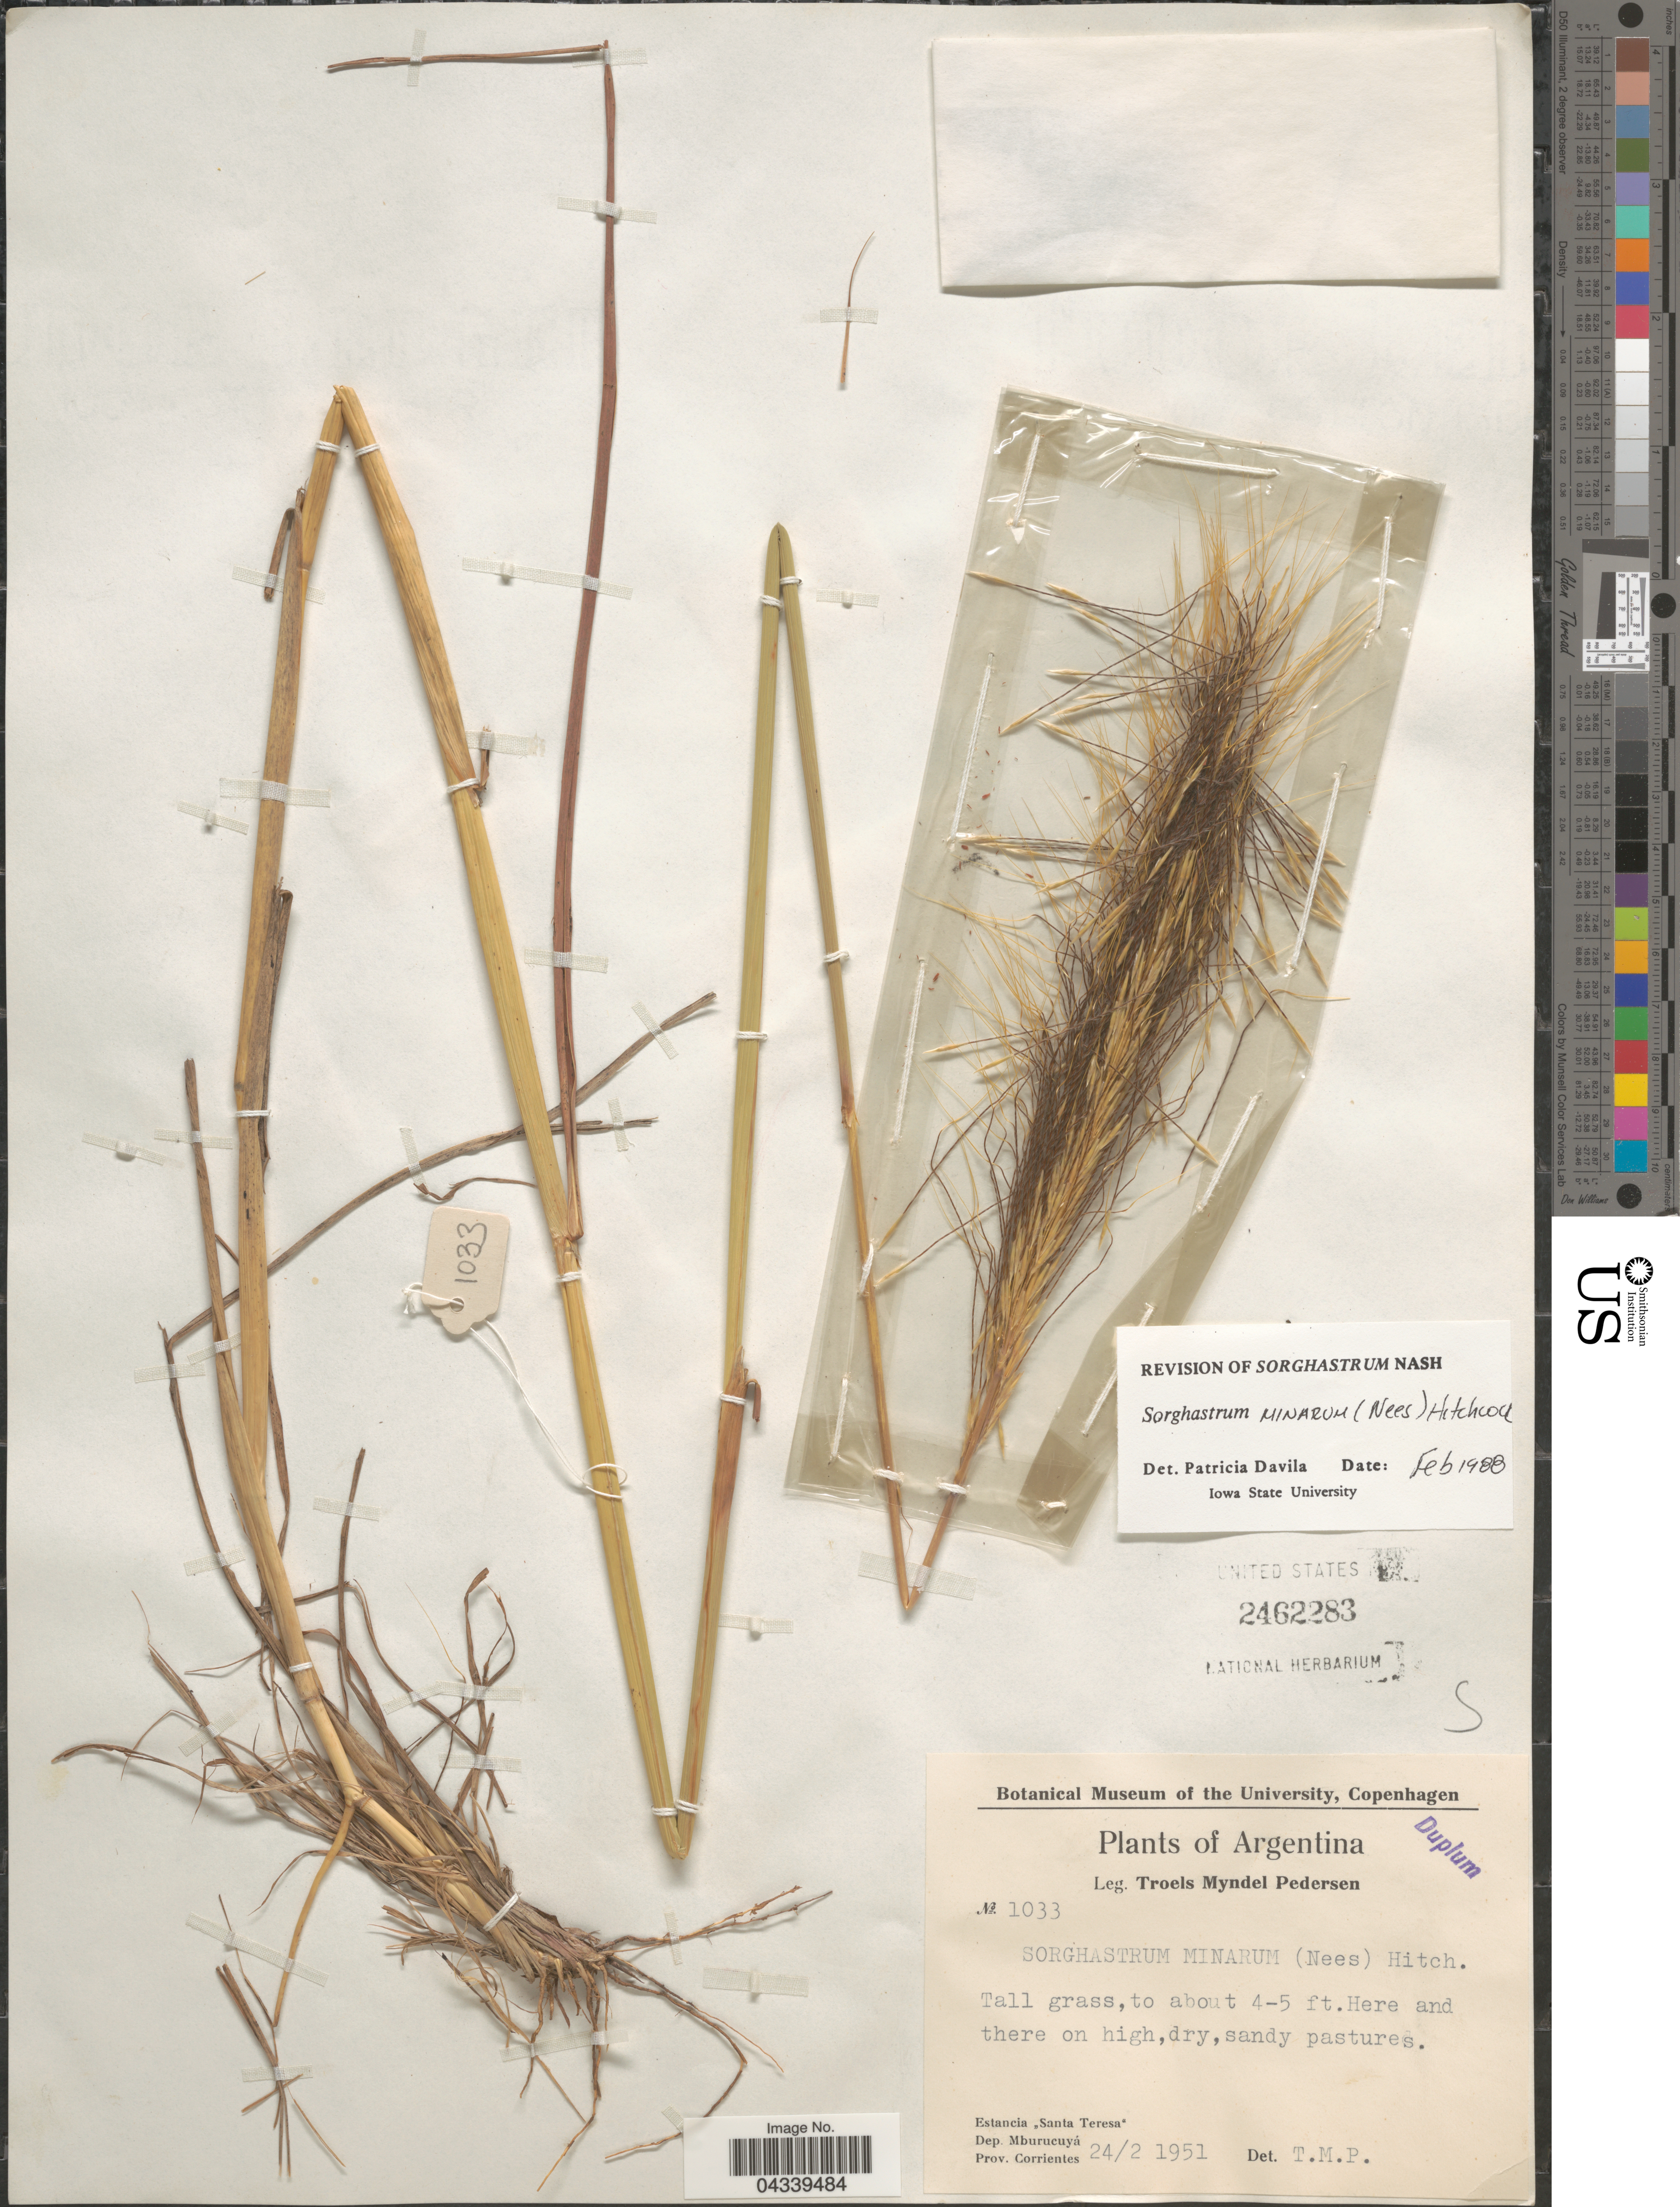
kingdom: Plantae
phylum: Tracheophyta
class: Liliopsida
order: Poales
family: Poaceae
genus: Sorghastrum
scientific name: Sorghastrum minarum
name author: (Nees) Hitchc.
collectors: T. Pederson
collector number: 1033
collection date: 1951-02-24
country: Argentina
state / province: Corrientes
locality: Estancia "Santa Teresa". Dep. Mburucuyá.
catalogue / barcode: US 2462283